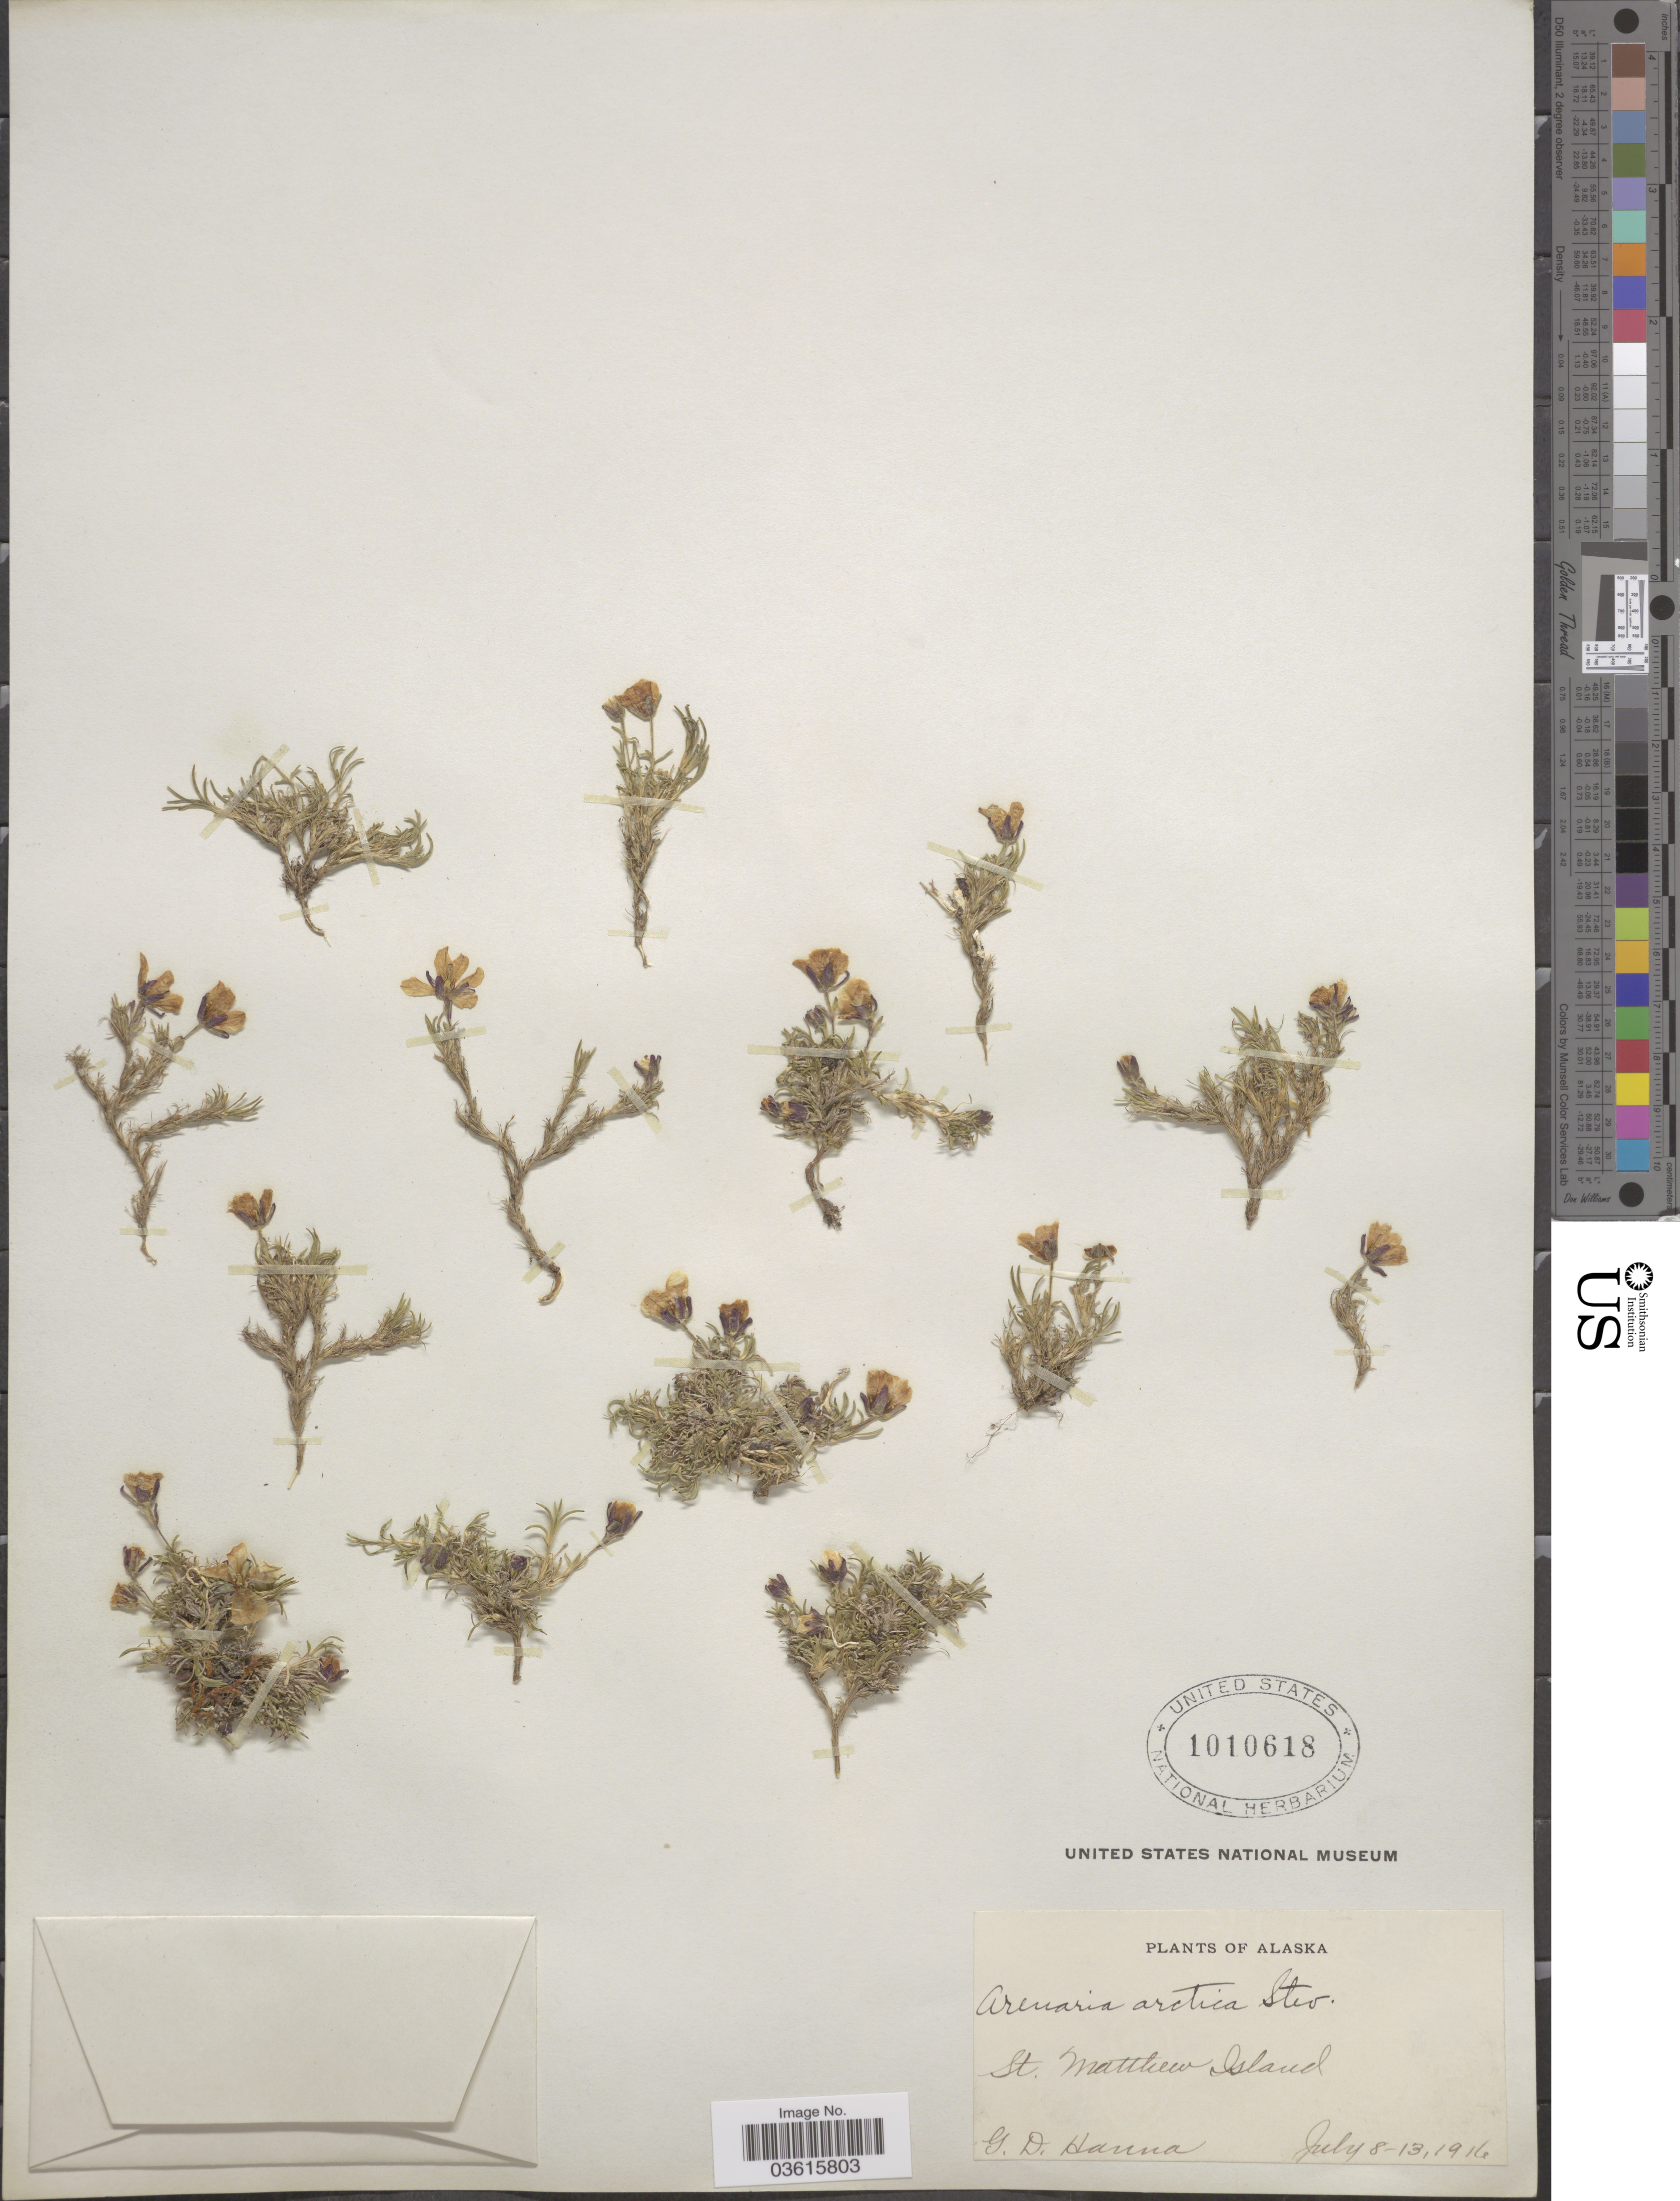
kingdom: Plantae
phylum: Tracheophyta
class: Magnoliopsida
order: Caryophyllales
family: Caryophyllaceae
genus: Cherleria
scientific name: Cherleria arctica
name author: (Steven ex Ser.) A.J. Moore & Dillenb.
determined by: Strong, M. T., (US), Smithsonian Institution - National Museum of Natural History (UNITED STATES)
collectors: G. D. Hanna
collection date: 1916-07-08/1916-07-13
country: United States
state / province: Alaska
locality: St. Matthew Island.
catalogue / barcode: US 1010618